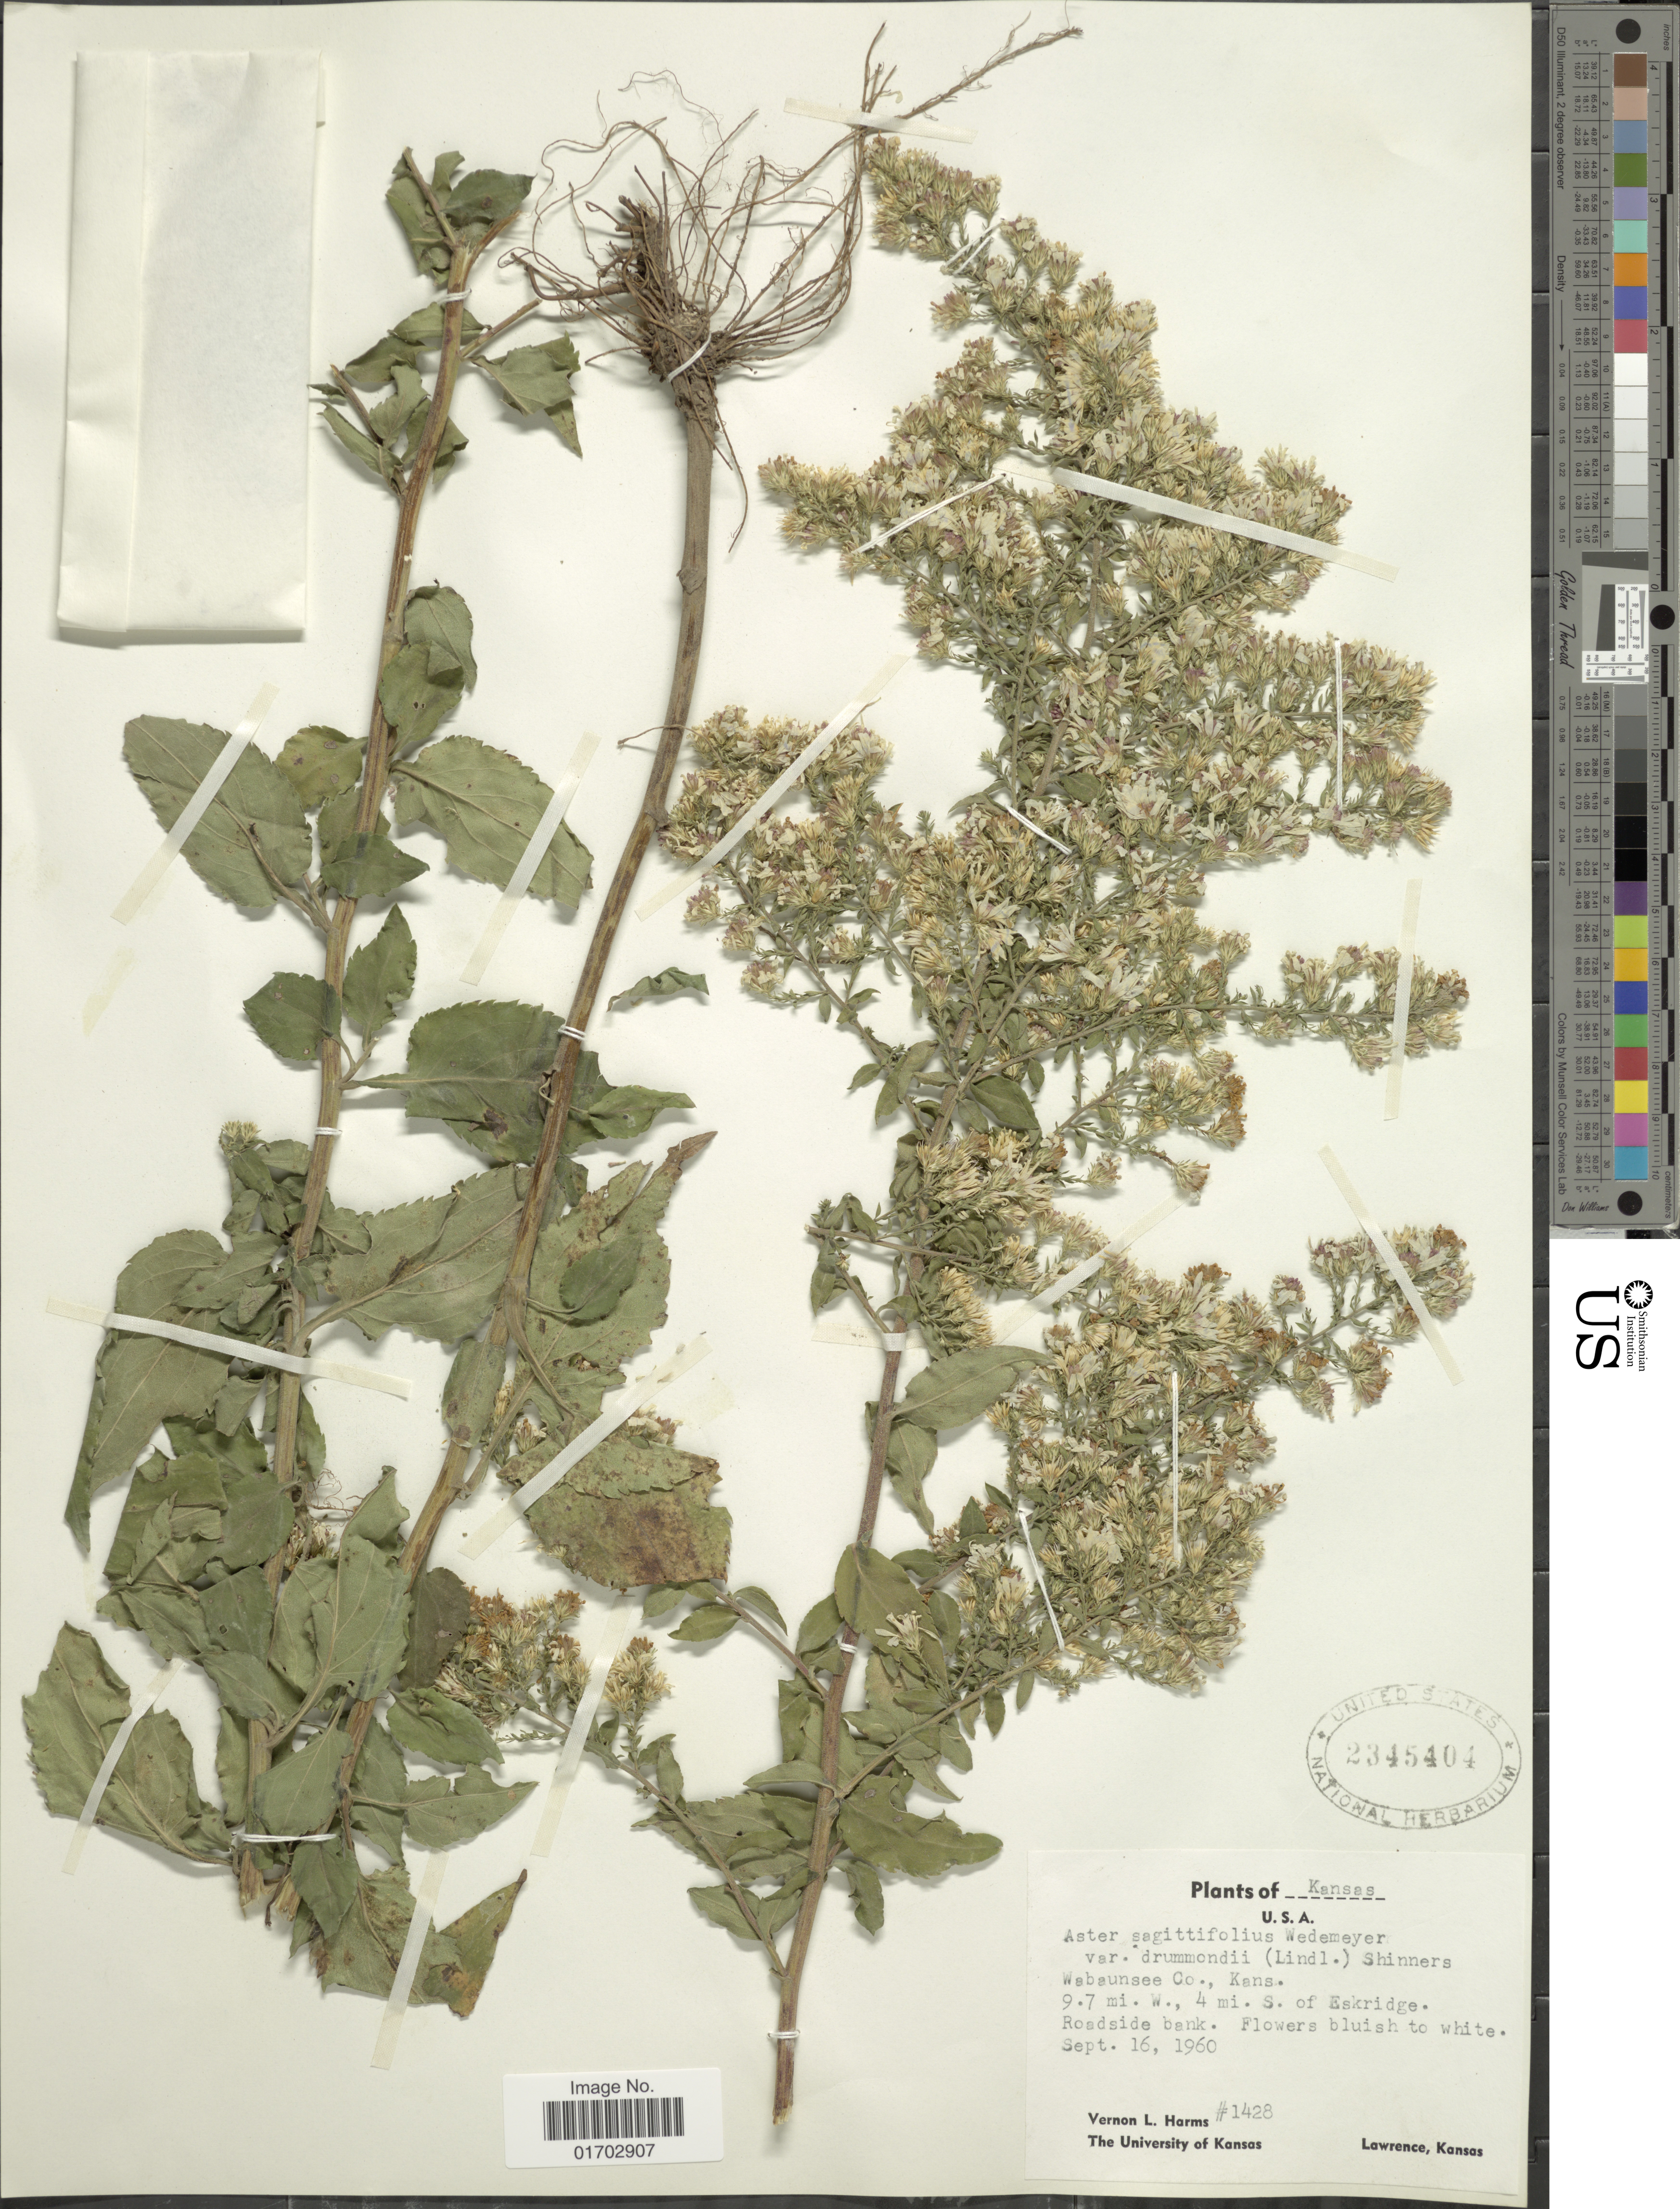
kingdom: Plantae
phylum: Tracheophyta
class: Magnoliopsida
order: Asterales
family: Asteraceae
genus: Symphyotrichum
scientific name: Symphyotrichum drummondii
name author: (Lindl.) G.L. Nesom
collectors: V. Harms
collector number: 1428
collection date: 1960-09-16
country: United States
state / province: Kansas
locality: Wabaunsee Co., 9.7 mi. W., 4 mi. S. of Eksridge. Lawrence.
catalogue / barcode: US 2345404